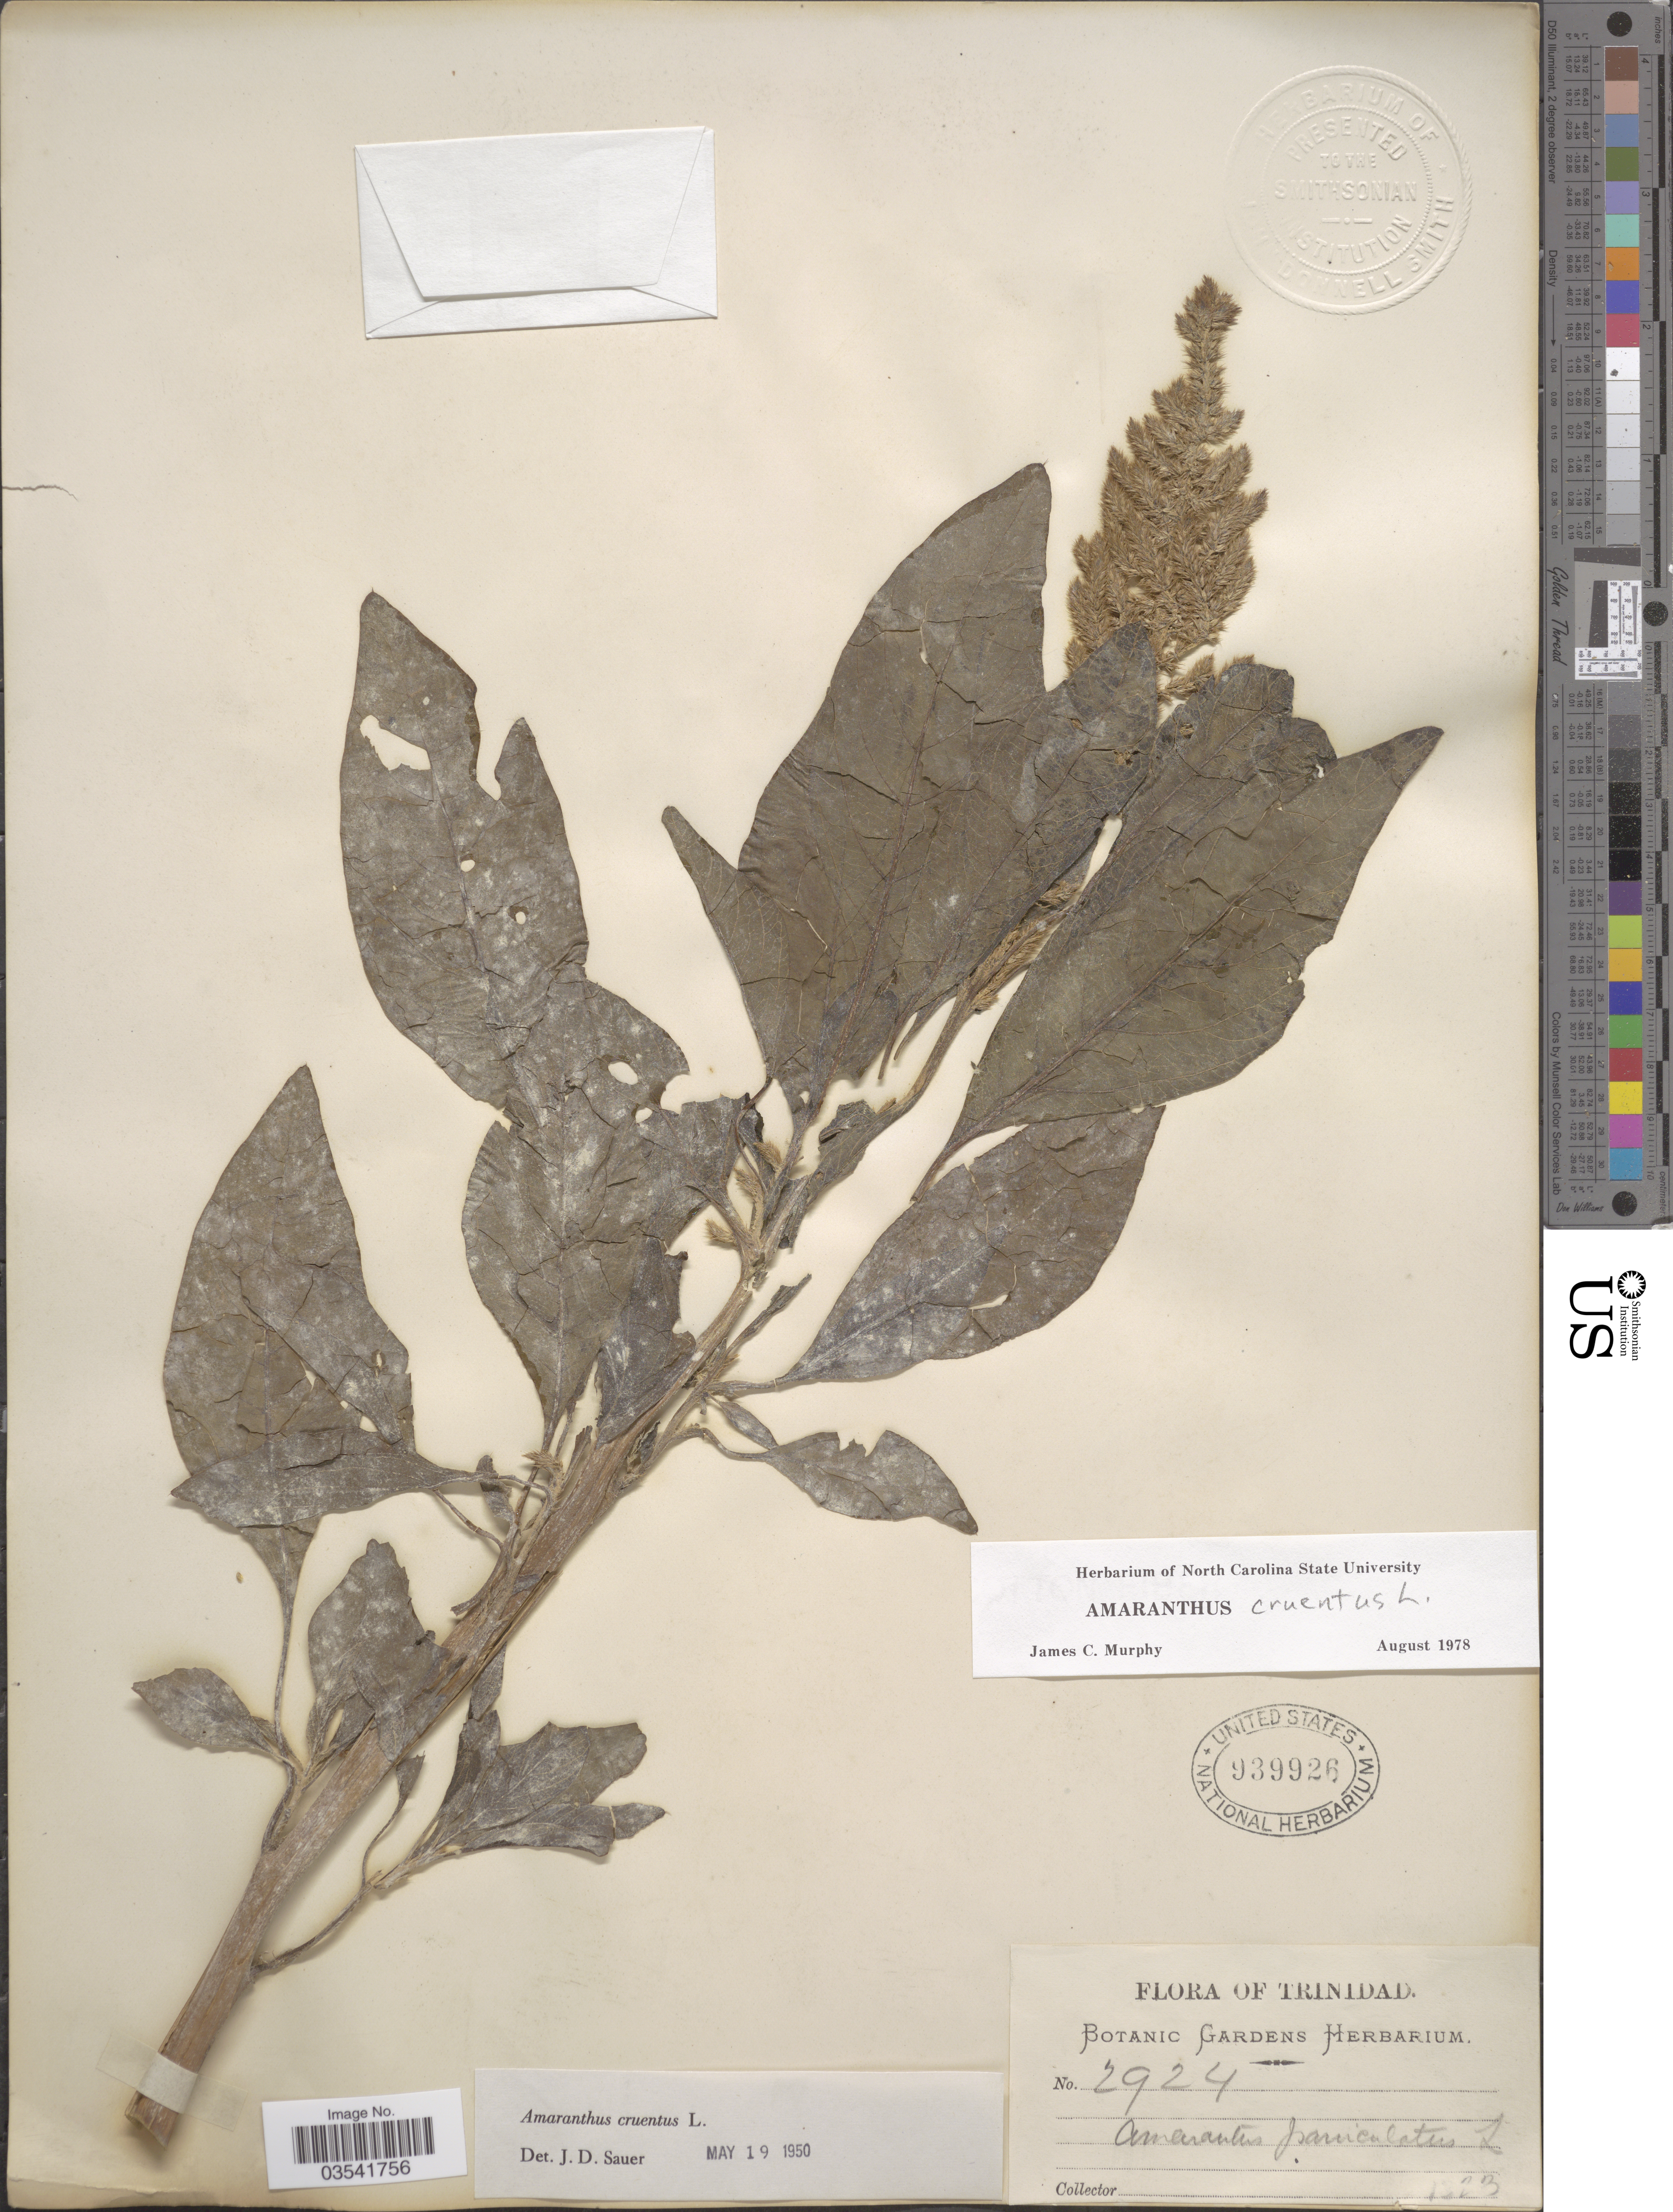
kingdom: Plantae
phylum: Tracheophyta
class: Magnoliopsida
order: Caryophyllales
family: Amaranthaceae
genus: Amaranthus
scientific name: Amaranthus cruentus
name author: L.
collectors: ex herb. Botanic Gardens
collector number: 2924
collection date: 1823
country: Trinidad and Tobago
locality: Trinidad.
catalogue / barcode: US 939926